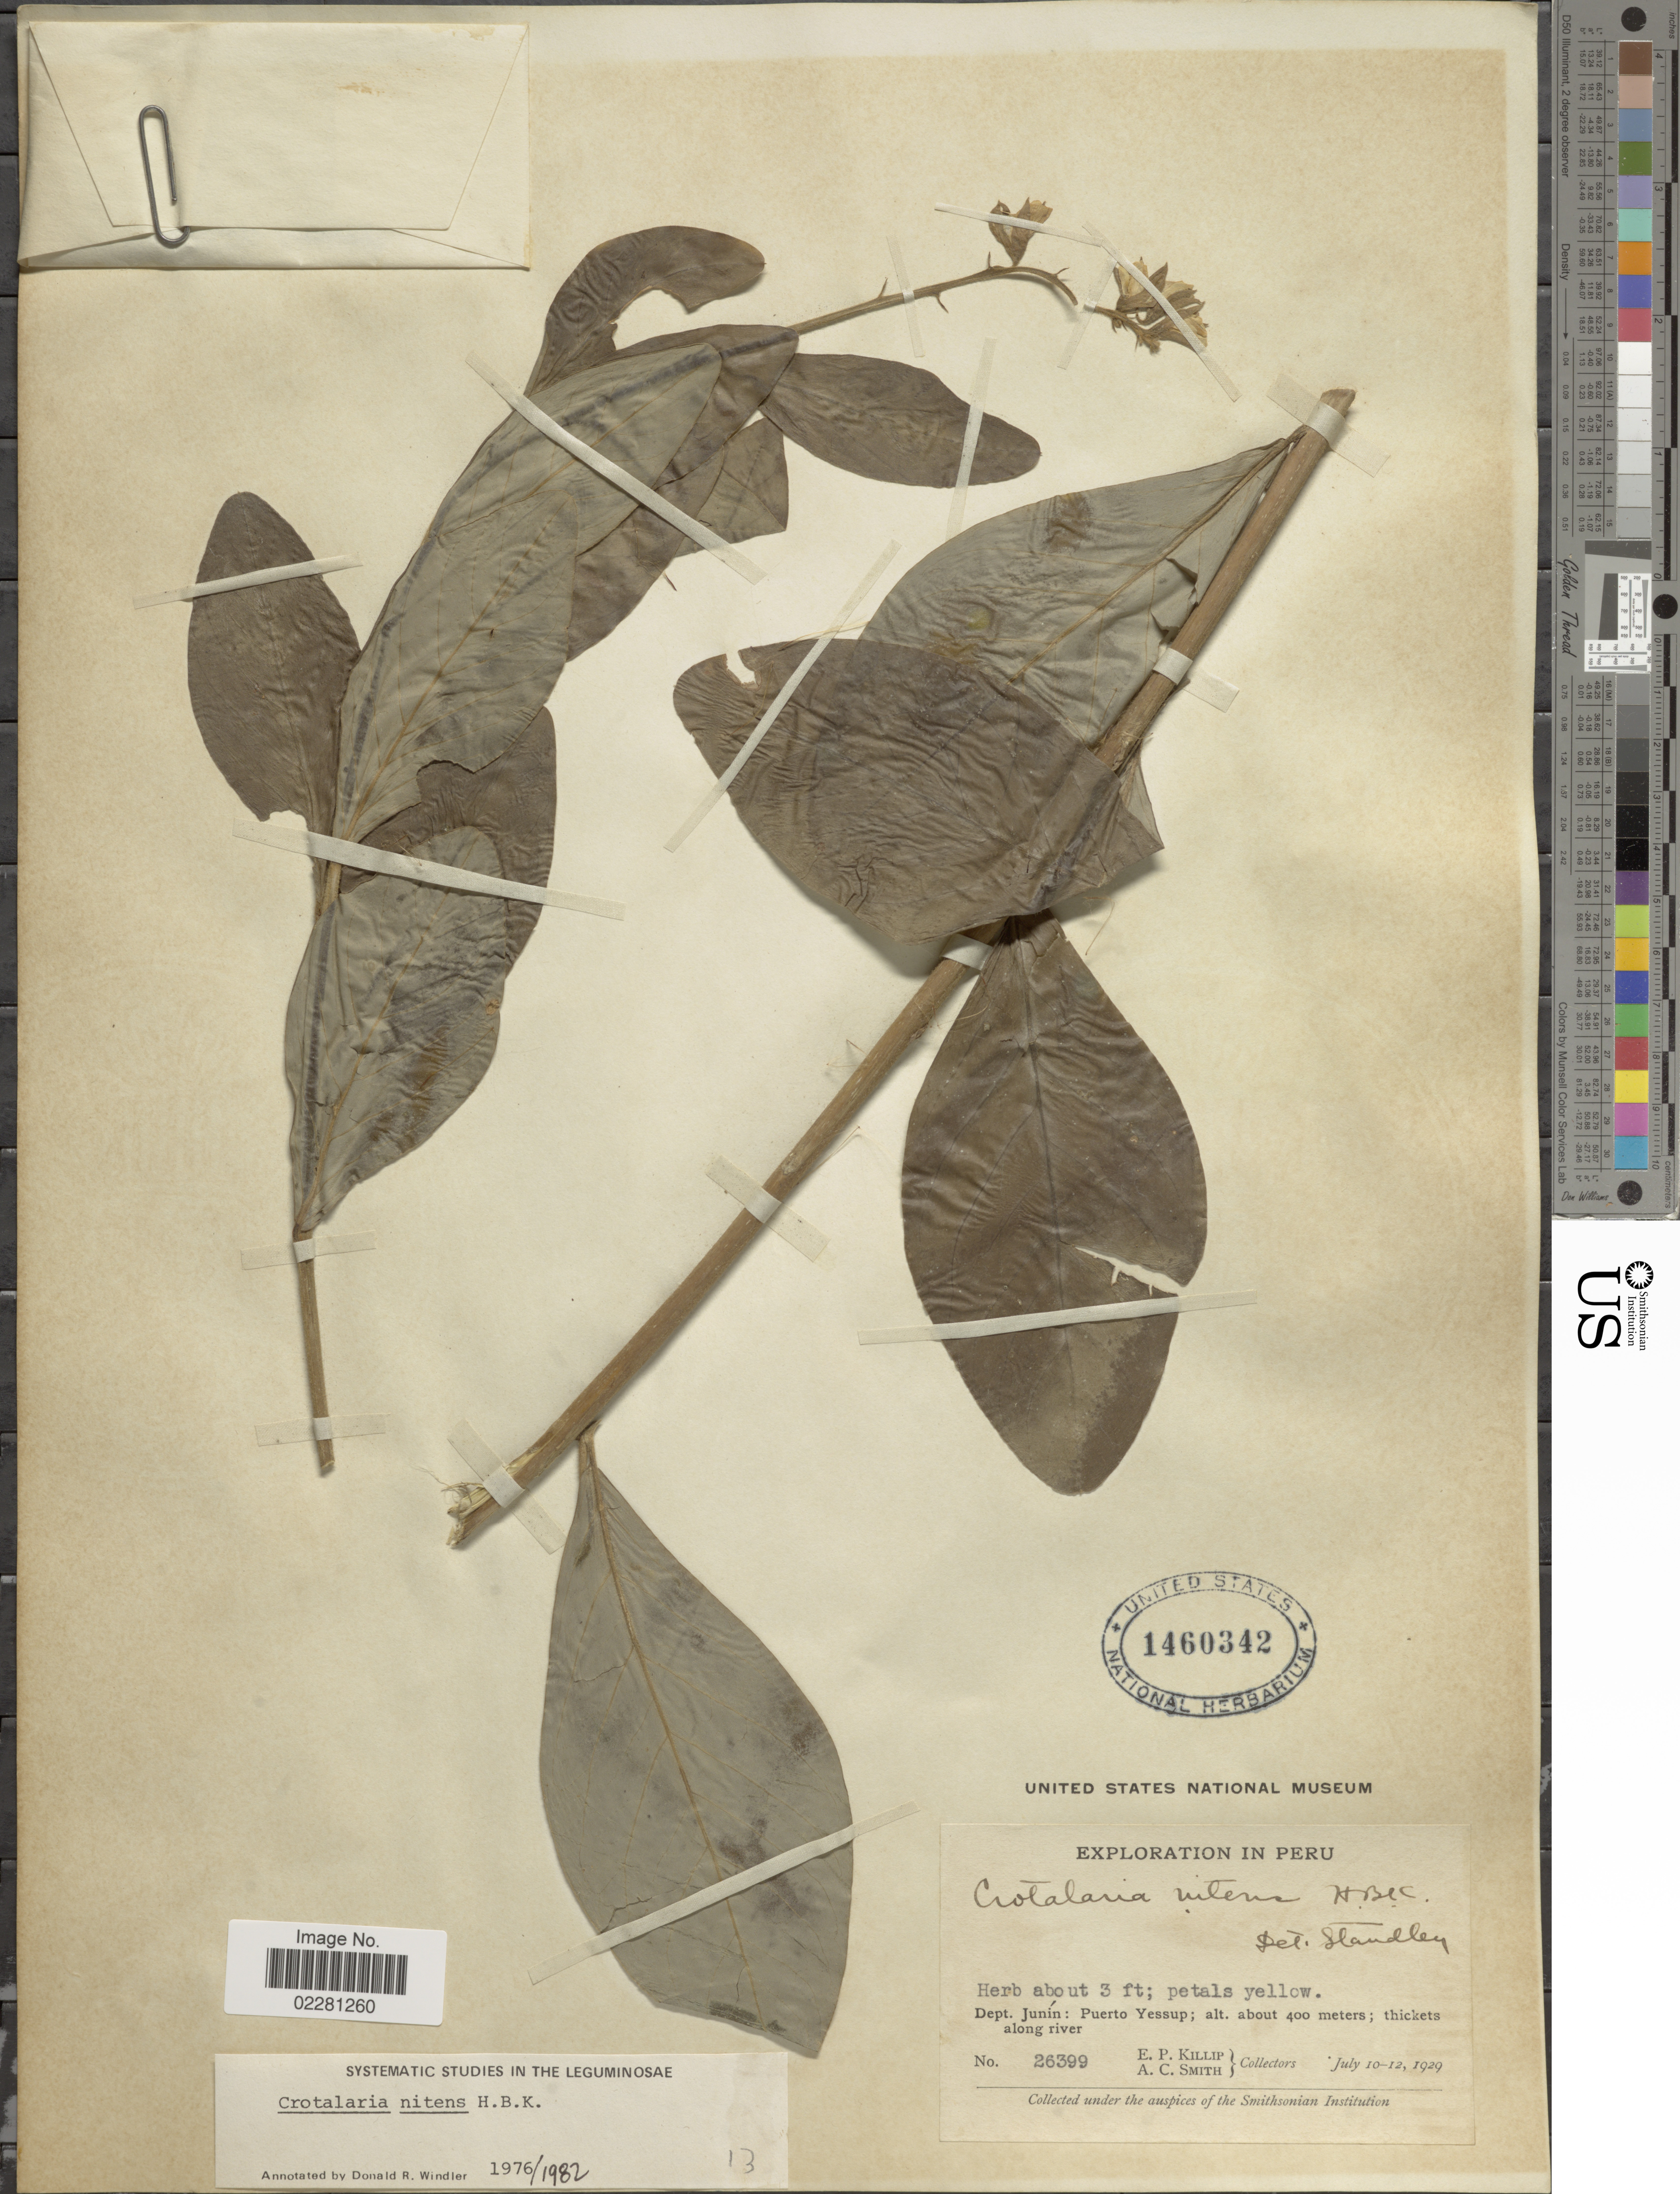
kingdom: Plantae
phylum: Tracheophyta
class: Magnoliopsida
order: Fabales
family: Fabaceae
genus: Crotalaria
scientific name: Crotalaria nitens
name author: Kunth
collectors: E. P. Killip & A. C. Smith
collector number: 26399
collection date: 1929-07-10/1929-07-12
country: Peru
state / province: Junín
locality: Puerto Yessup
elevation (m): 400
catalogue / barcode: US 1460342